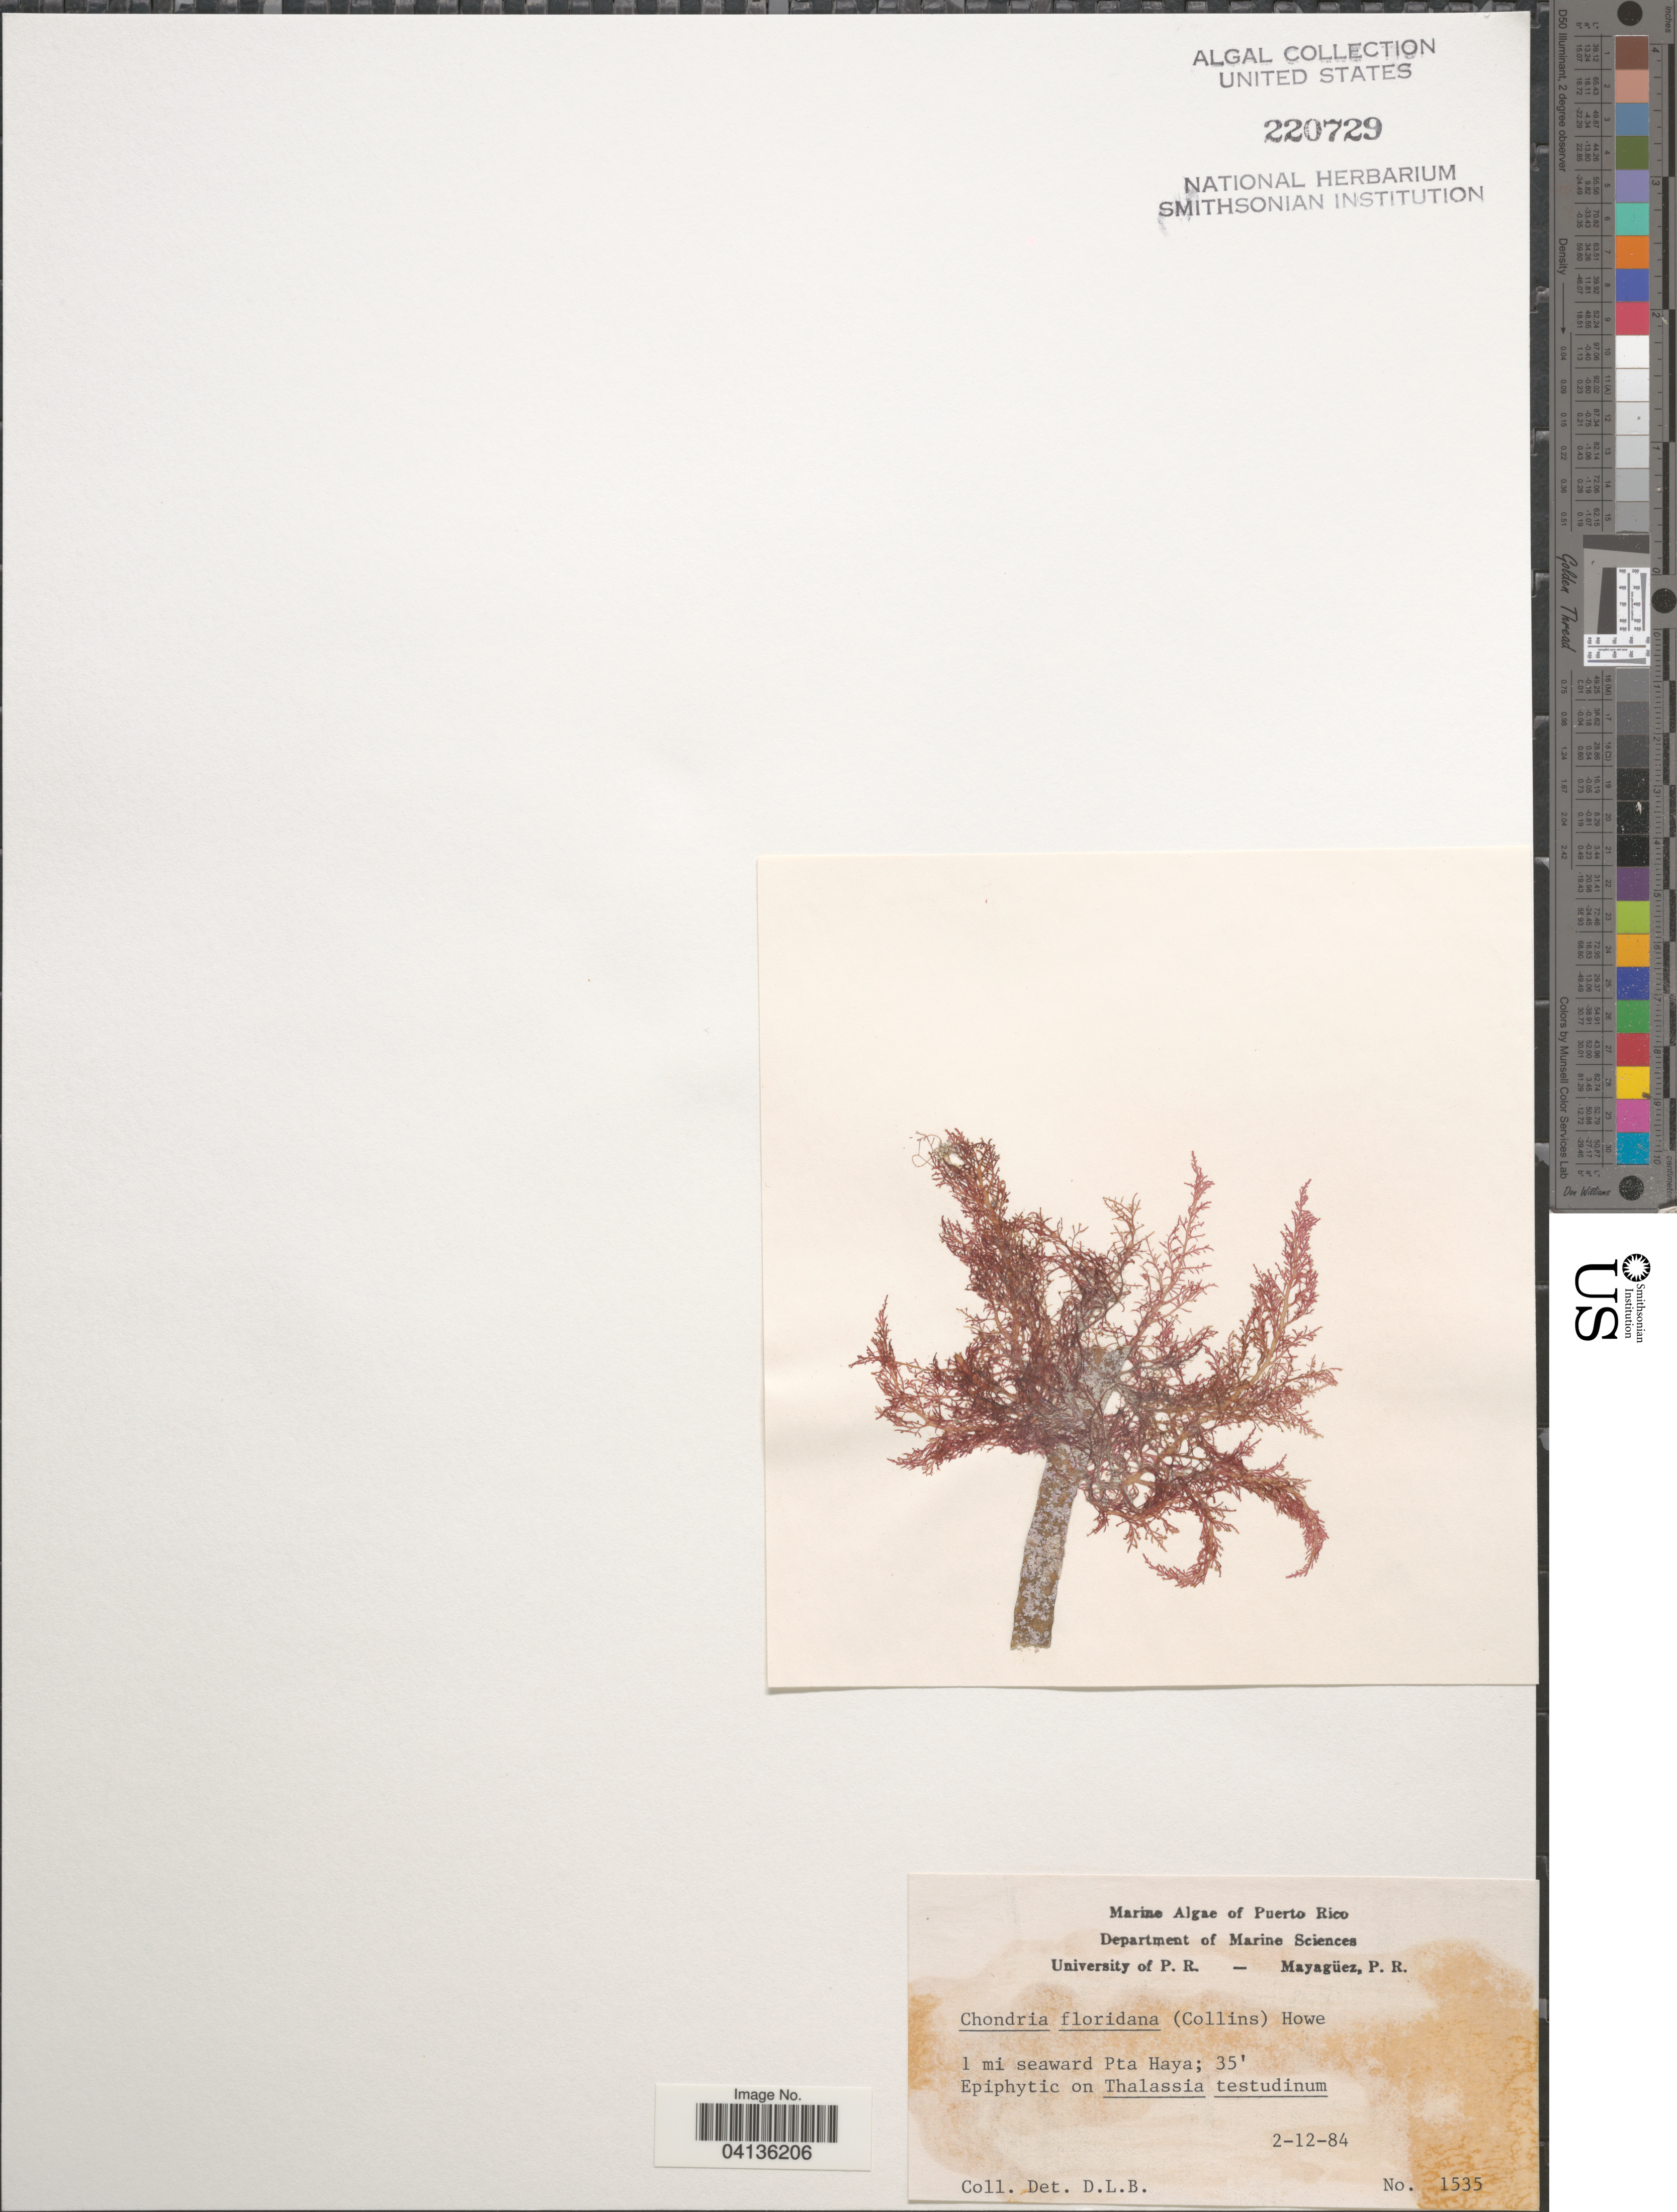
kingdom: Plantae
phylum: Rhodophyta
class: Florideophyceae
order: Ceramiales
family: Rhodomelaceae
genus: Chondria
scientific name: Chondria floridana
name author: (Collins) M. Howe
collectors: D. L. B.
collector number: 1535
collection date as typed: Transcribed d/m/y: 2/12/84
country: Puerto Rico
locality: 1 mi seaward Pta Haya.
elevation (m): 11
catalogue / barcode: US 220729